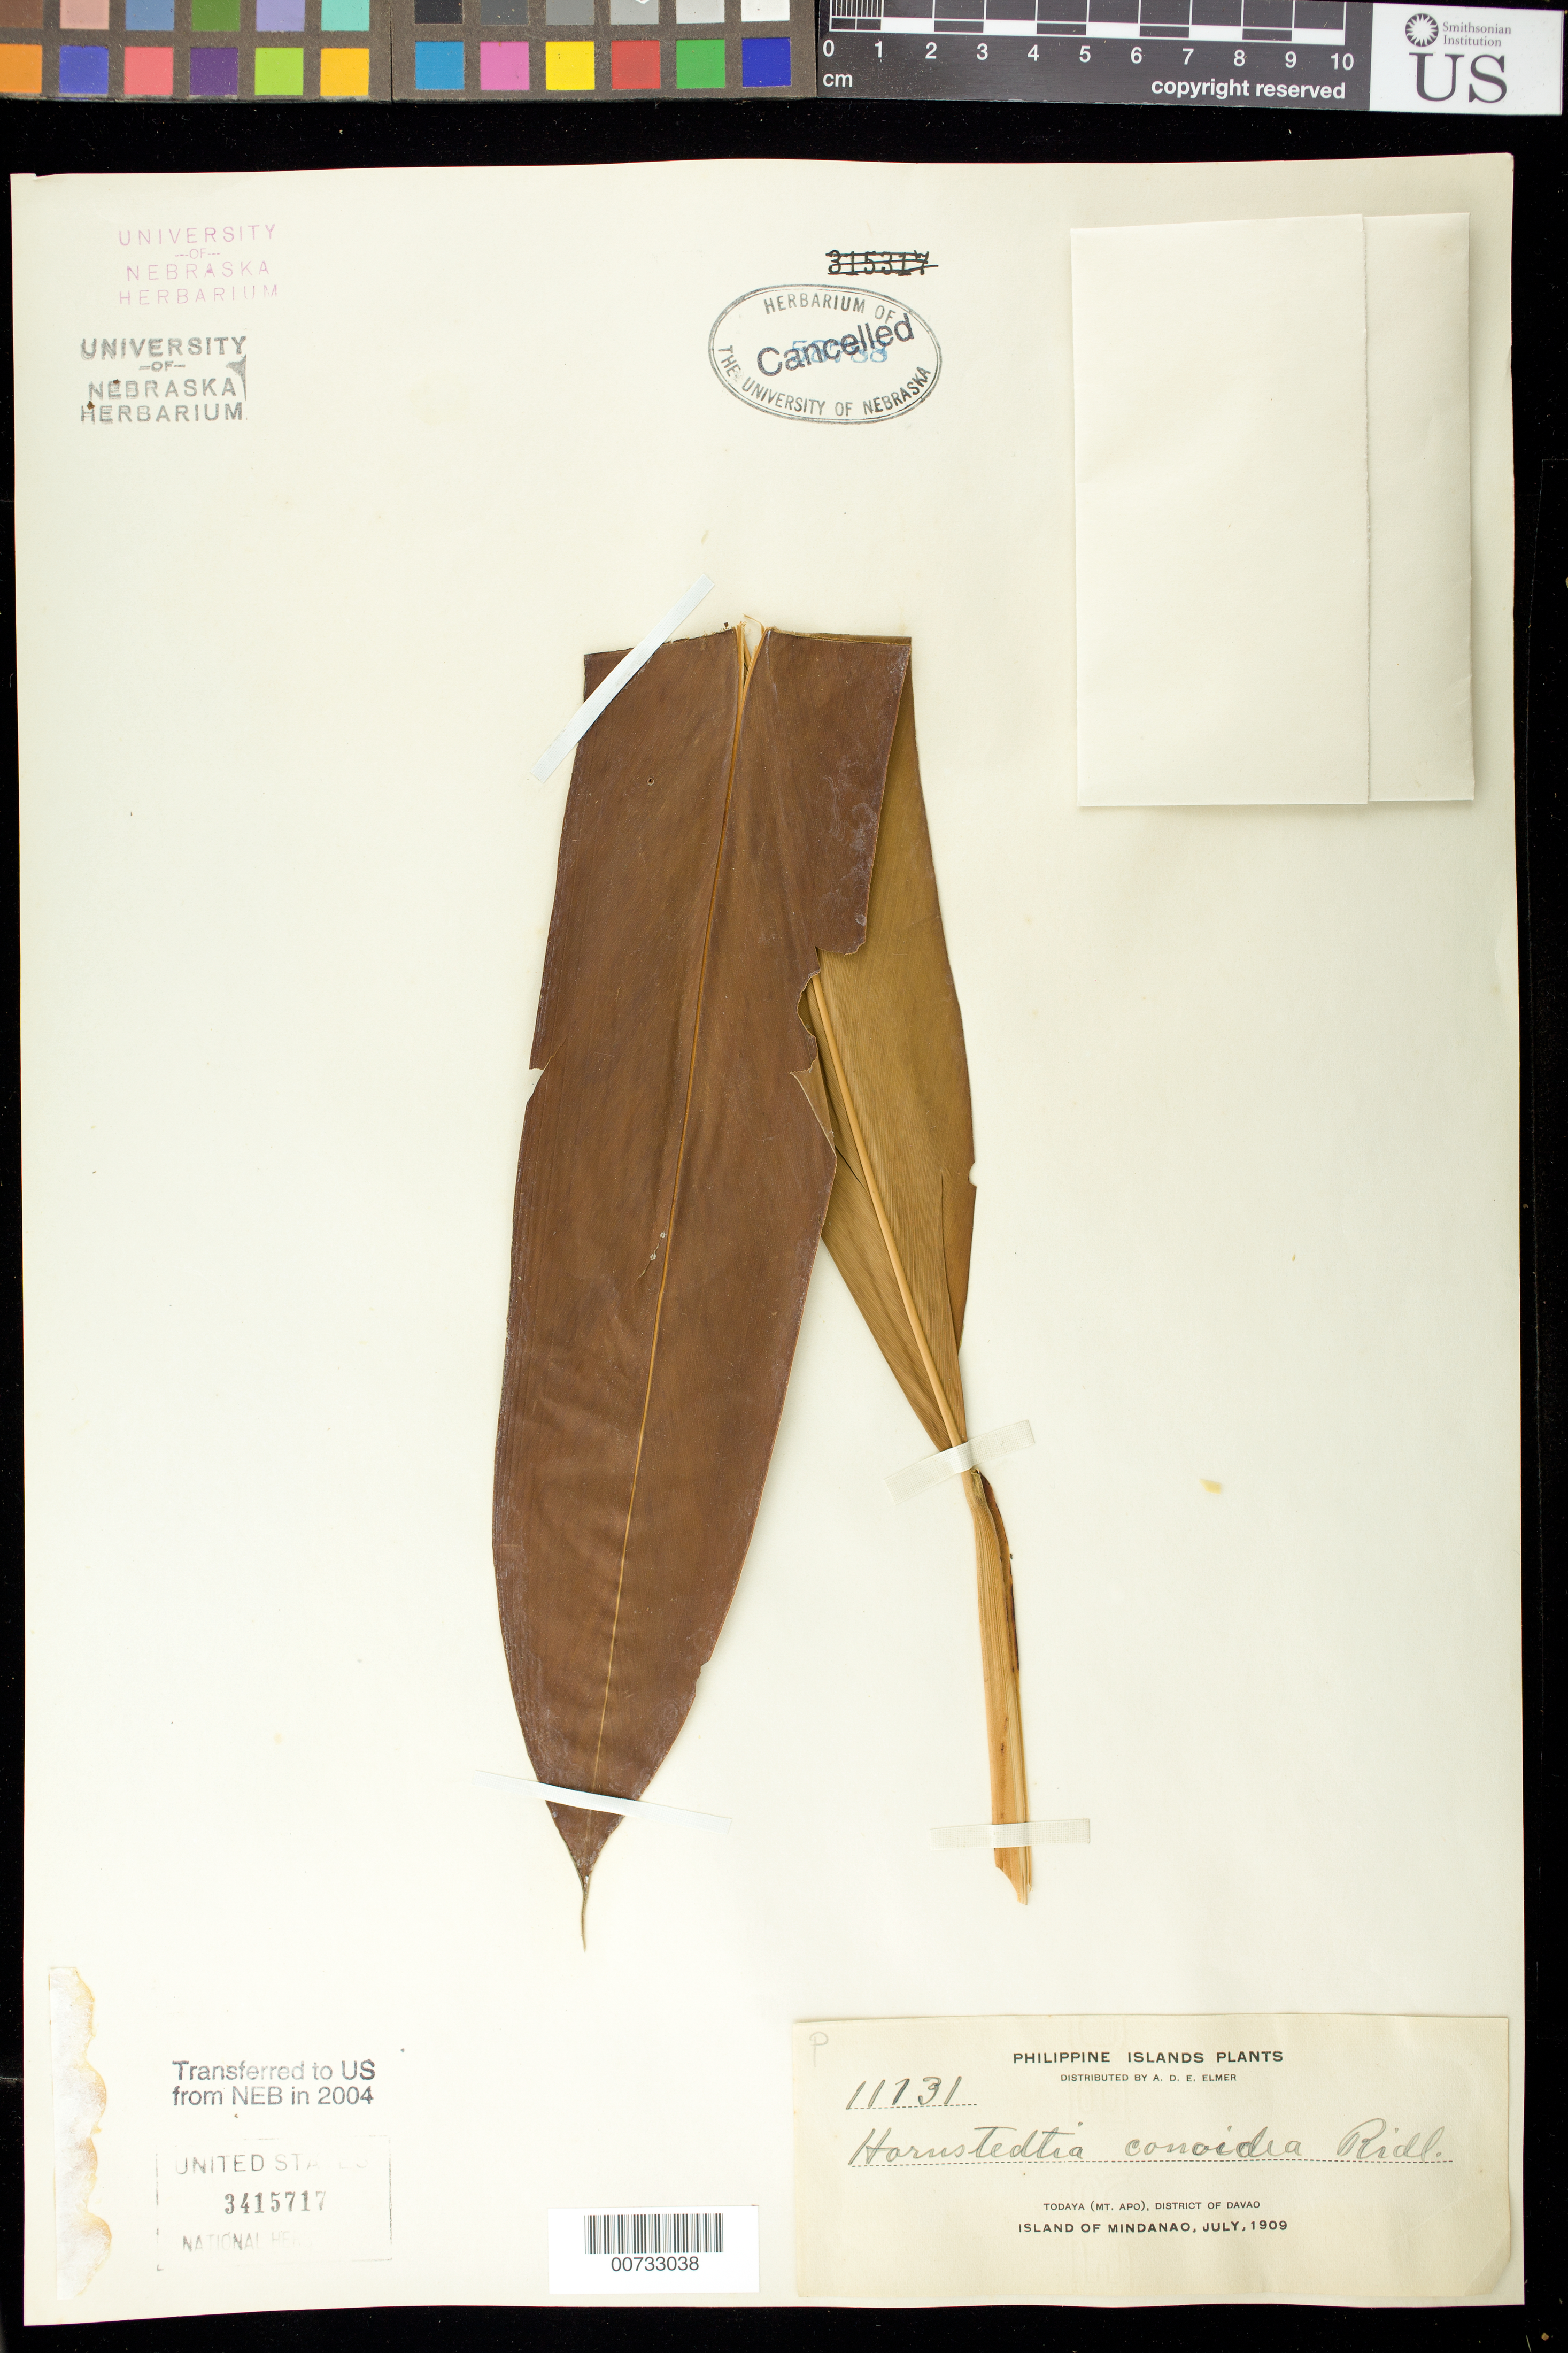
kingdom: Plantae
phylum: Tracheophyta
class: Liliopsida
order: Zingiberales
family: Zingiberaceae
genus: Hornstedtia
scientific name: Hornstedtia conoidea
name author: Ridl.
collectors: A. D. E. Elmer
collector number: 11731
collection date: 1909-07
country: Philippines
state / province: Davao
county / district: Davao del Sur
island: Mindanao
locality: Todaya (Mt. Apo)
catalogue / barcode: US 3415717